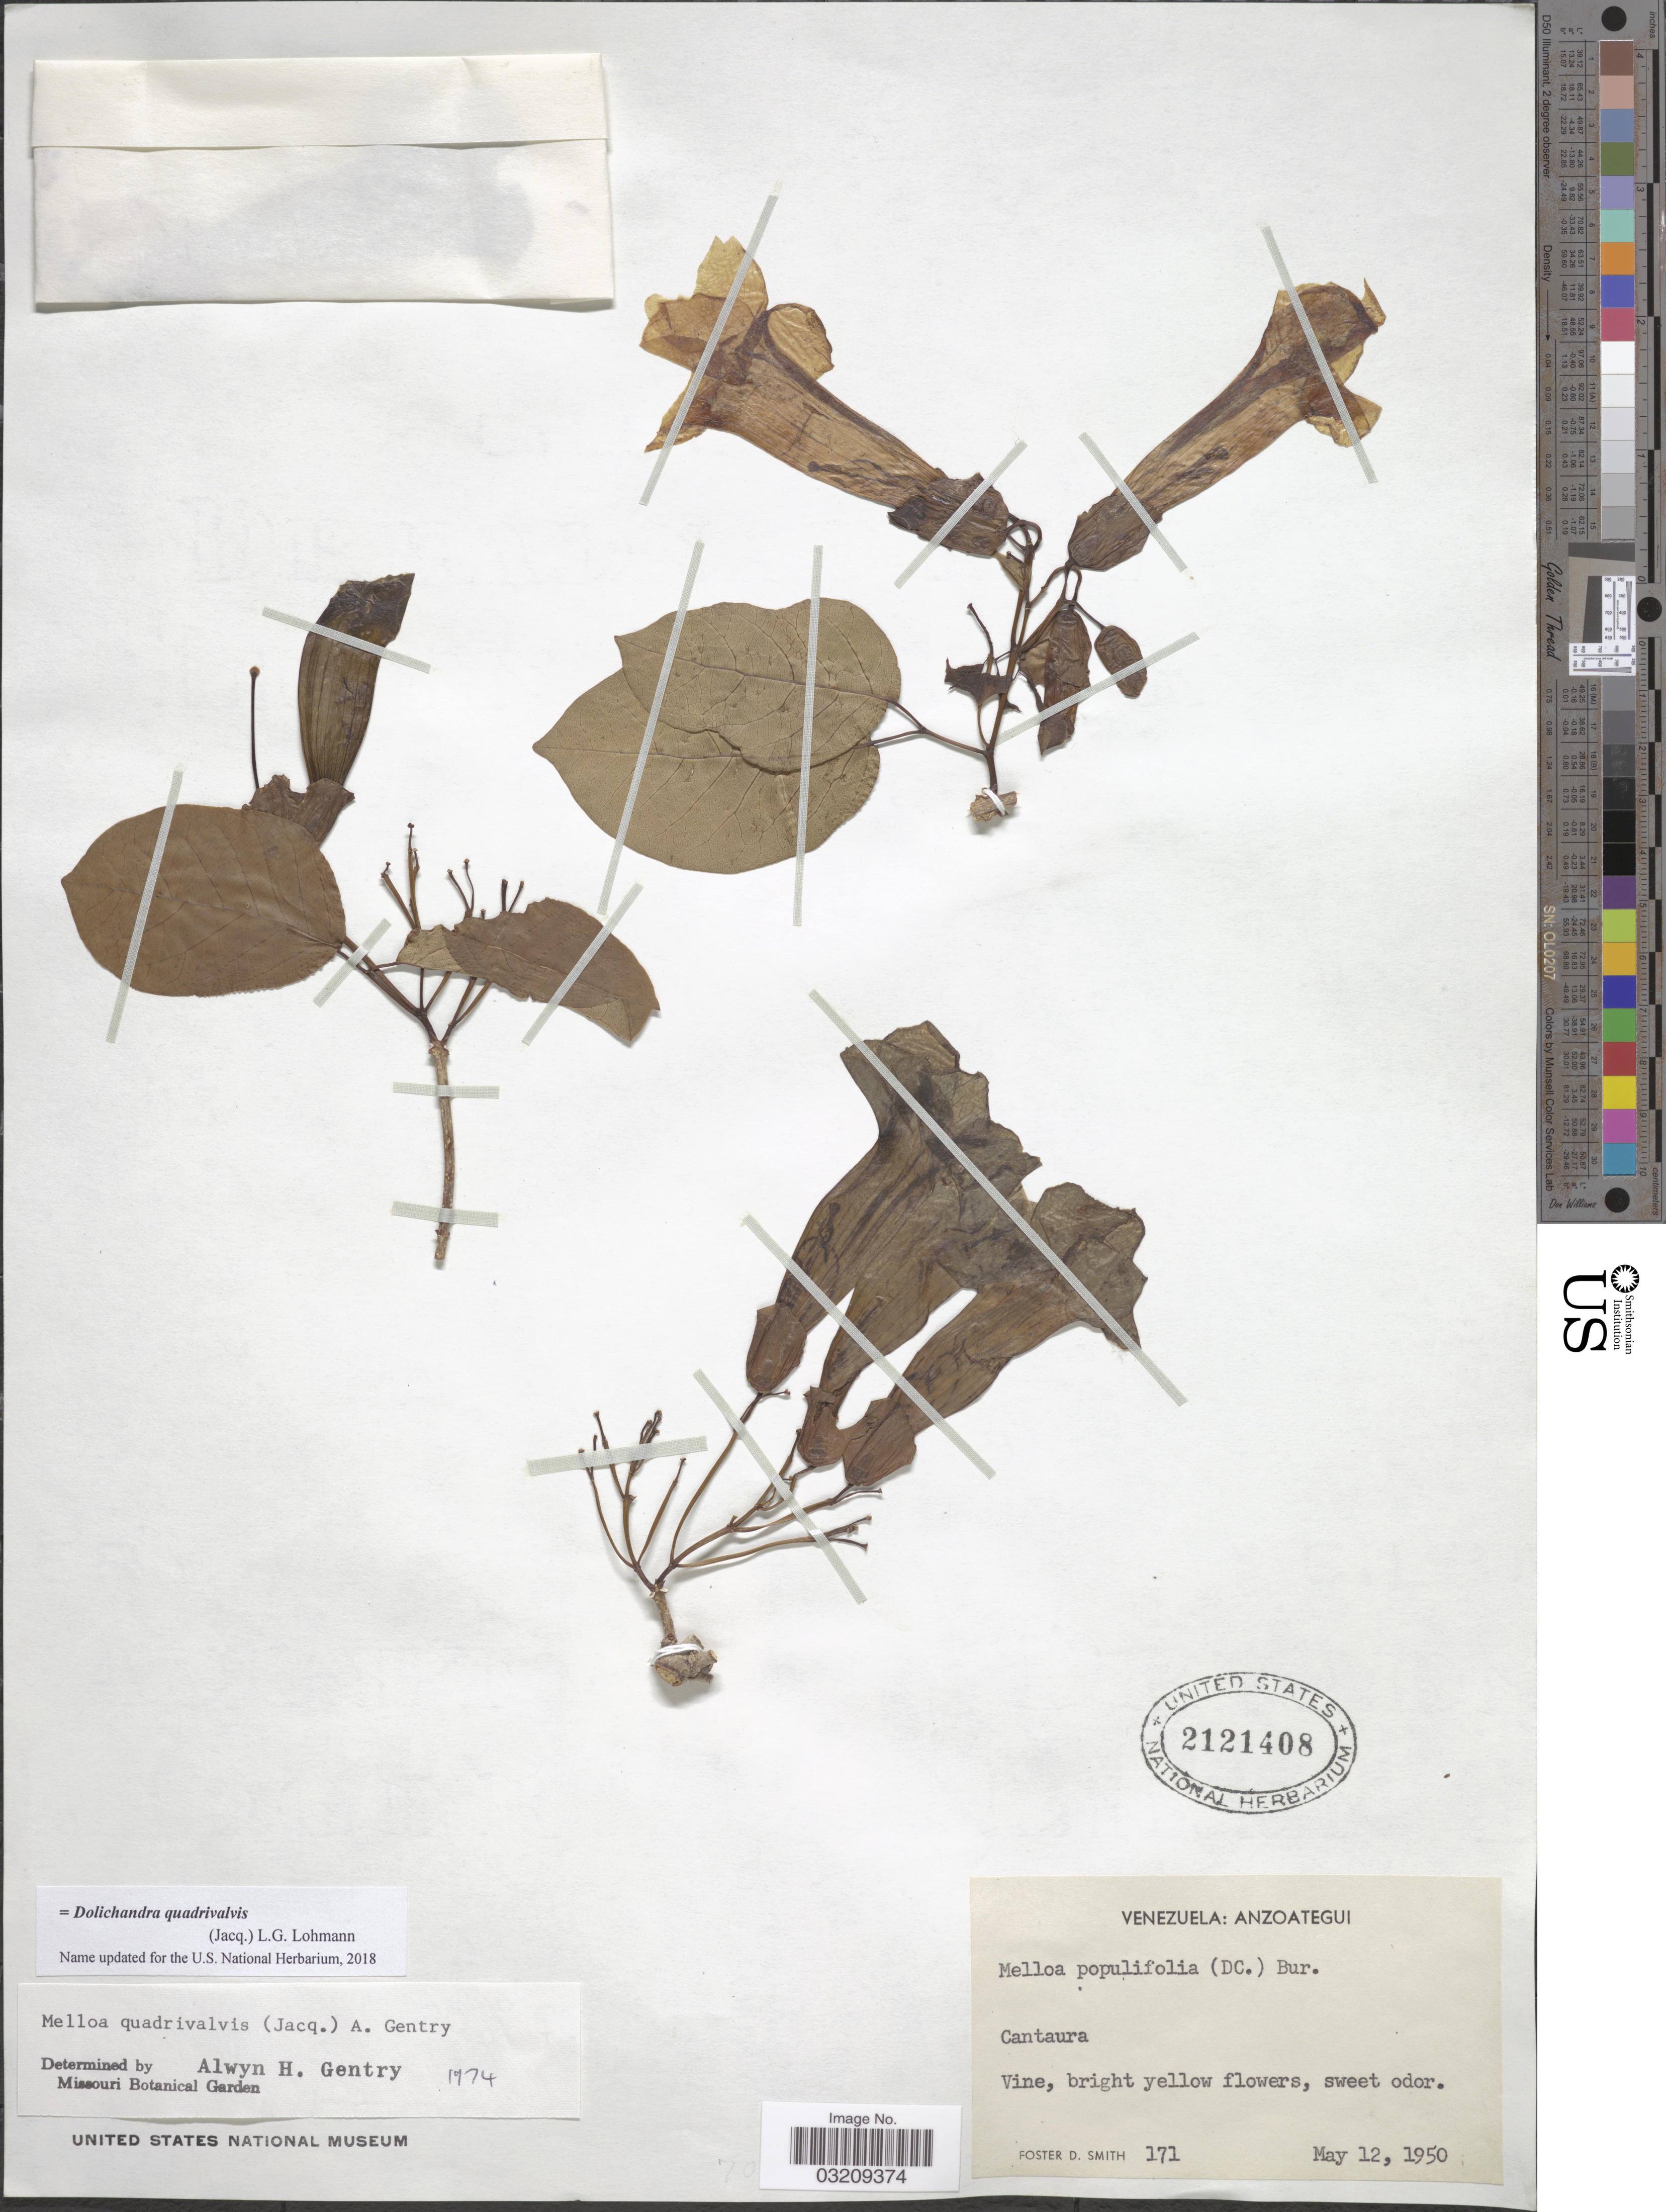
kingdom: Plantae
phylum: Tracheophyta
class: Magnoliopsida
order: Lamiales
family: Bignoniaceae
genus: Dolichandra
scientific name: Dolichandra quadrivalvis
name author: (Jacq.) L.G. Lohmann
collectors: F. Smith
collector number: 171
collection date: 1950-05-12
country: Venezuela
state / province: Anzoategui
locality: Cantaura.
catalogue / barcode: US 2121408